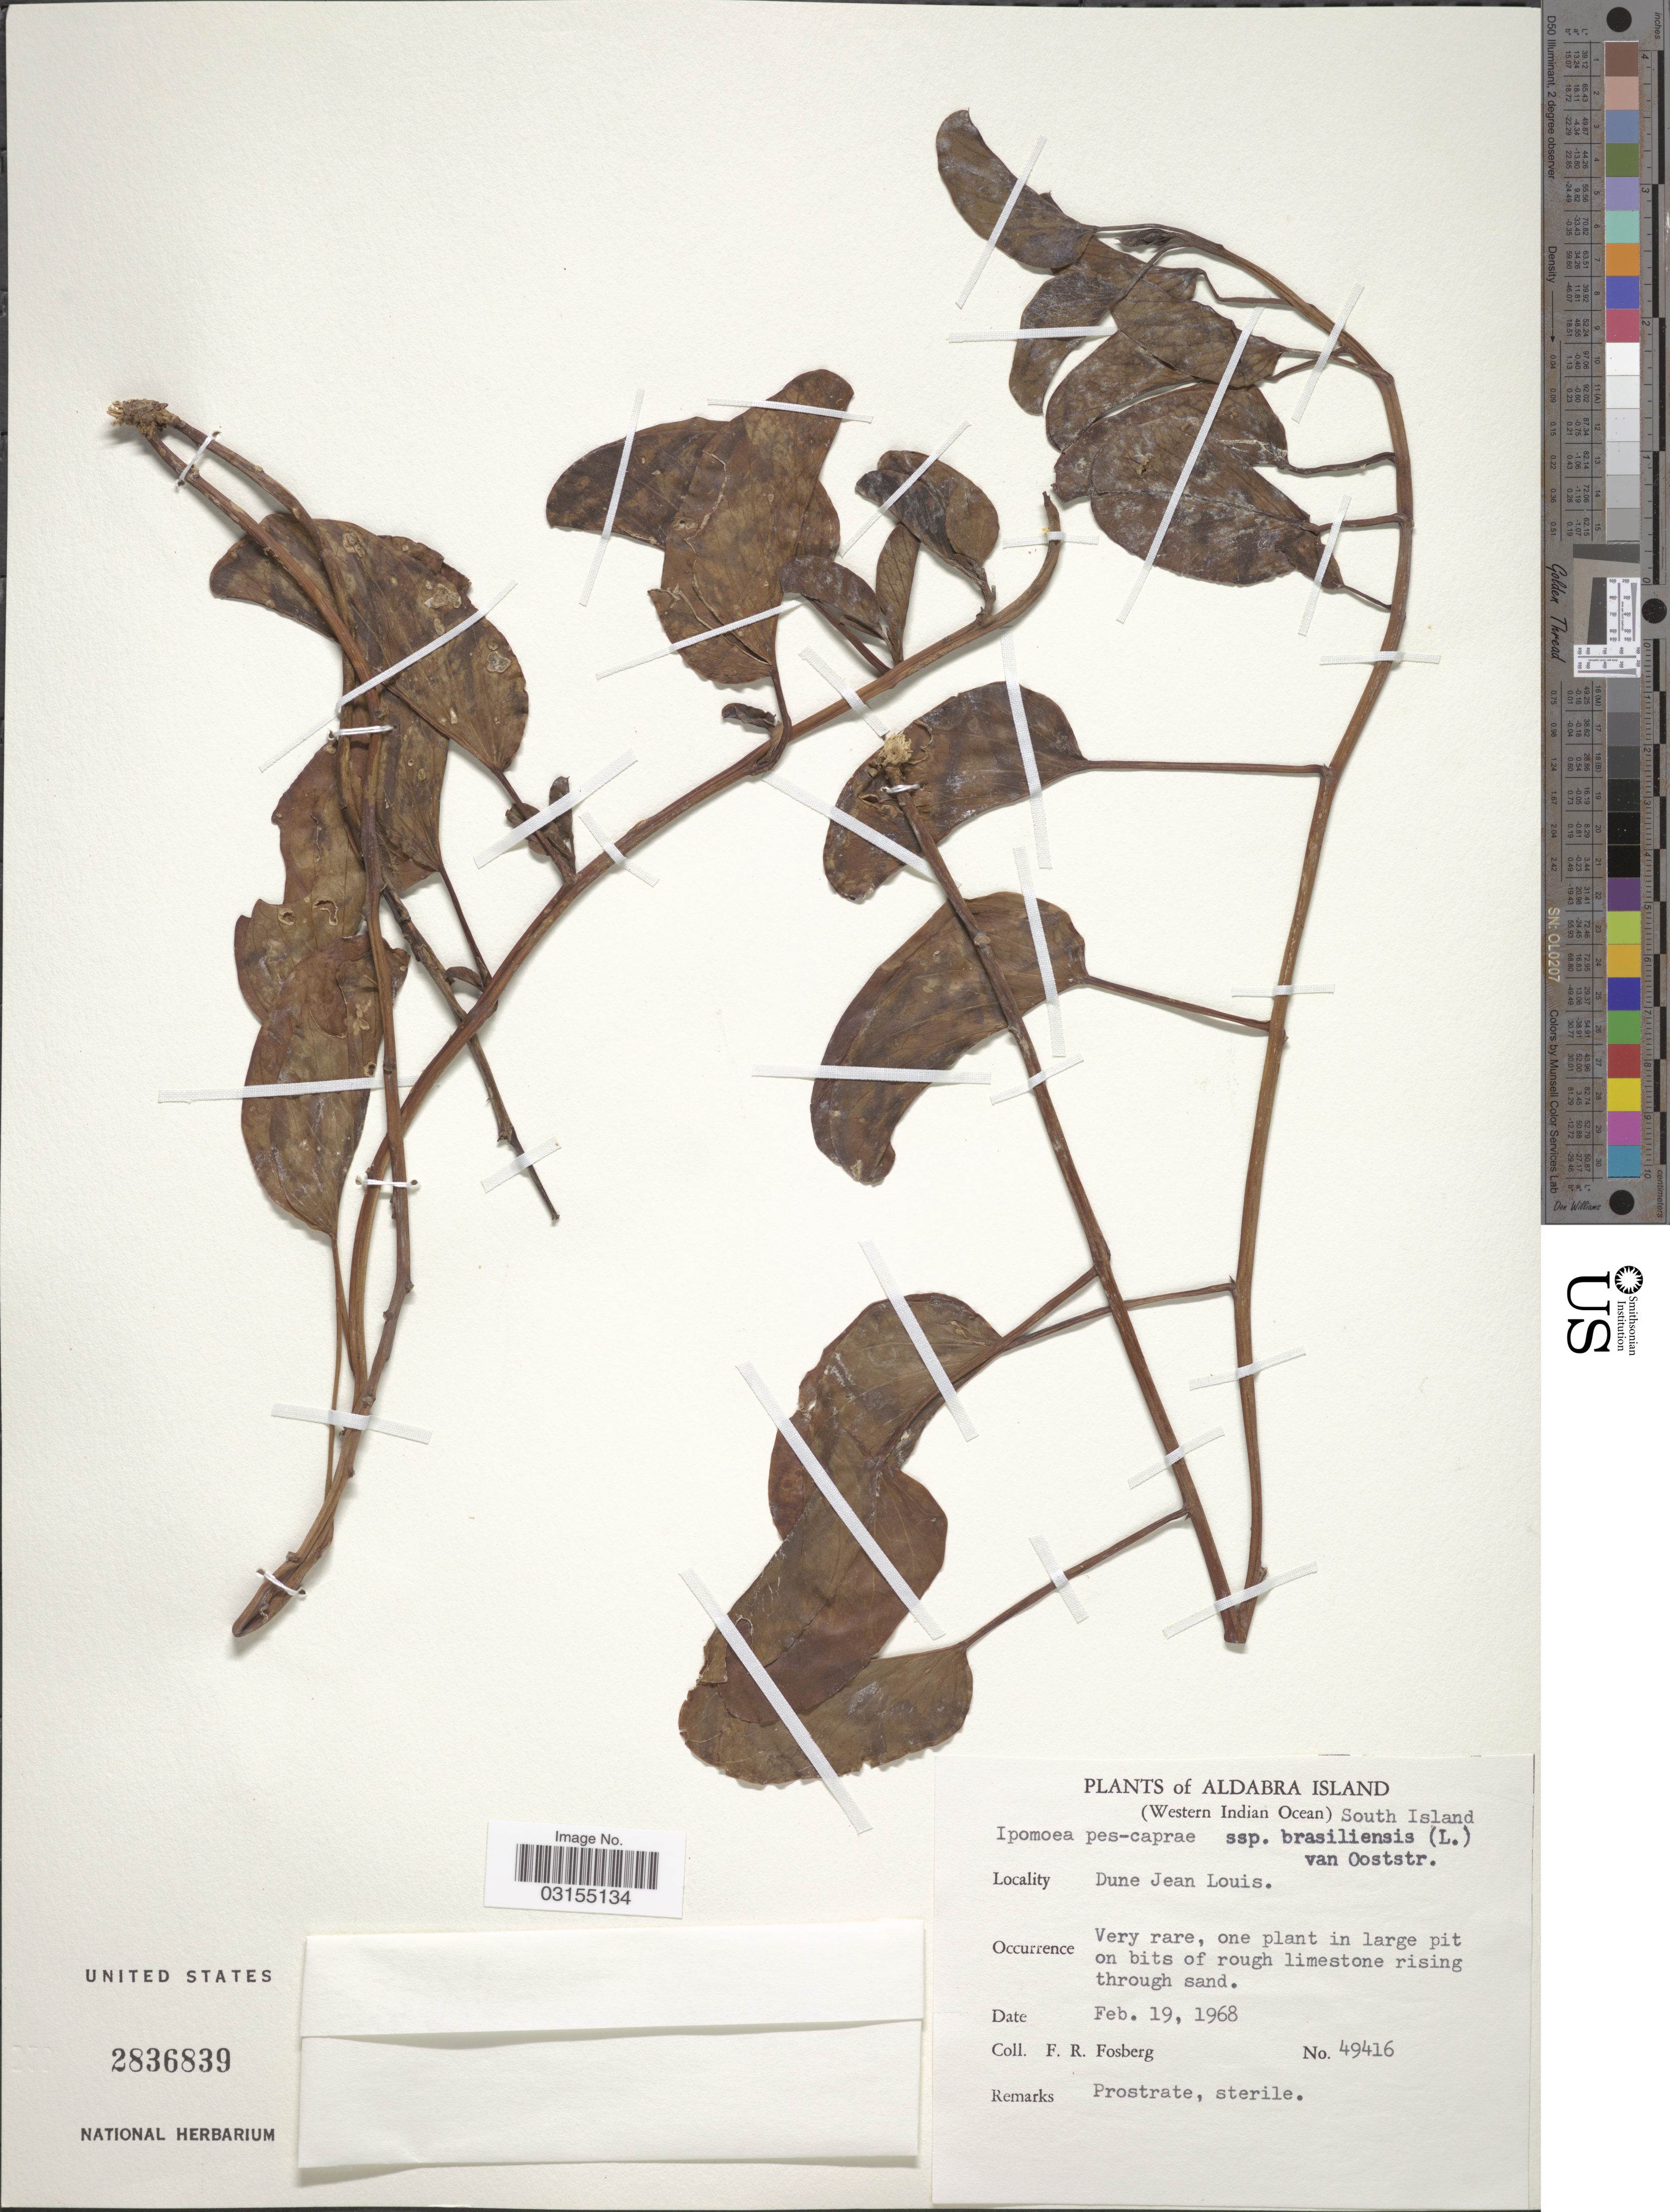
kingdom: Plantae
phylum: Tracheophyta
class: Magnoliopsida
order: Solanales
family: Convolvulaceae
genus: Ipomoea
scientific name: Ipomoea pes-caprae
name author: (L.) R. Br.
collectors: F. R. Fosberg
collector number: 49416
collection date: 1968-02-19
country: Seychelles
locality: Aldabra Island (Western Indian Ocean), South Island. Dune Jean Louis.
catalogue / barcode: US 2836839